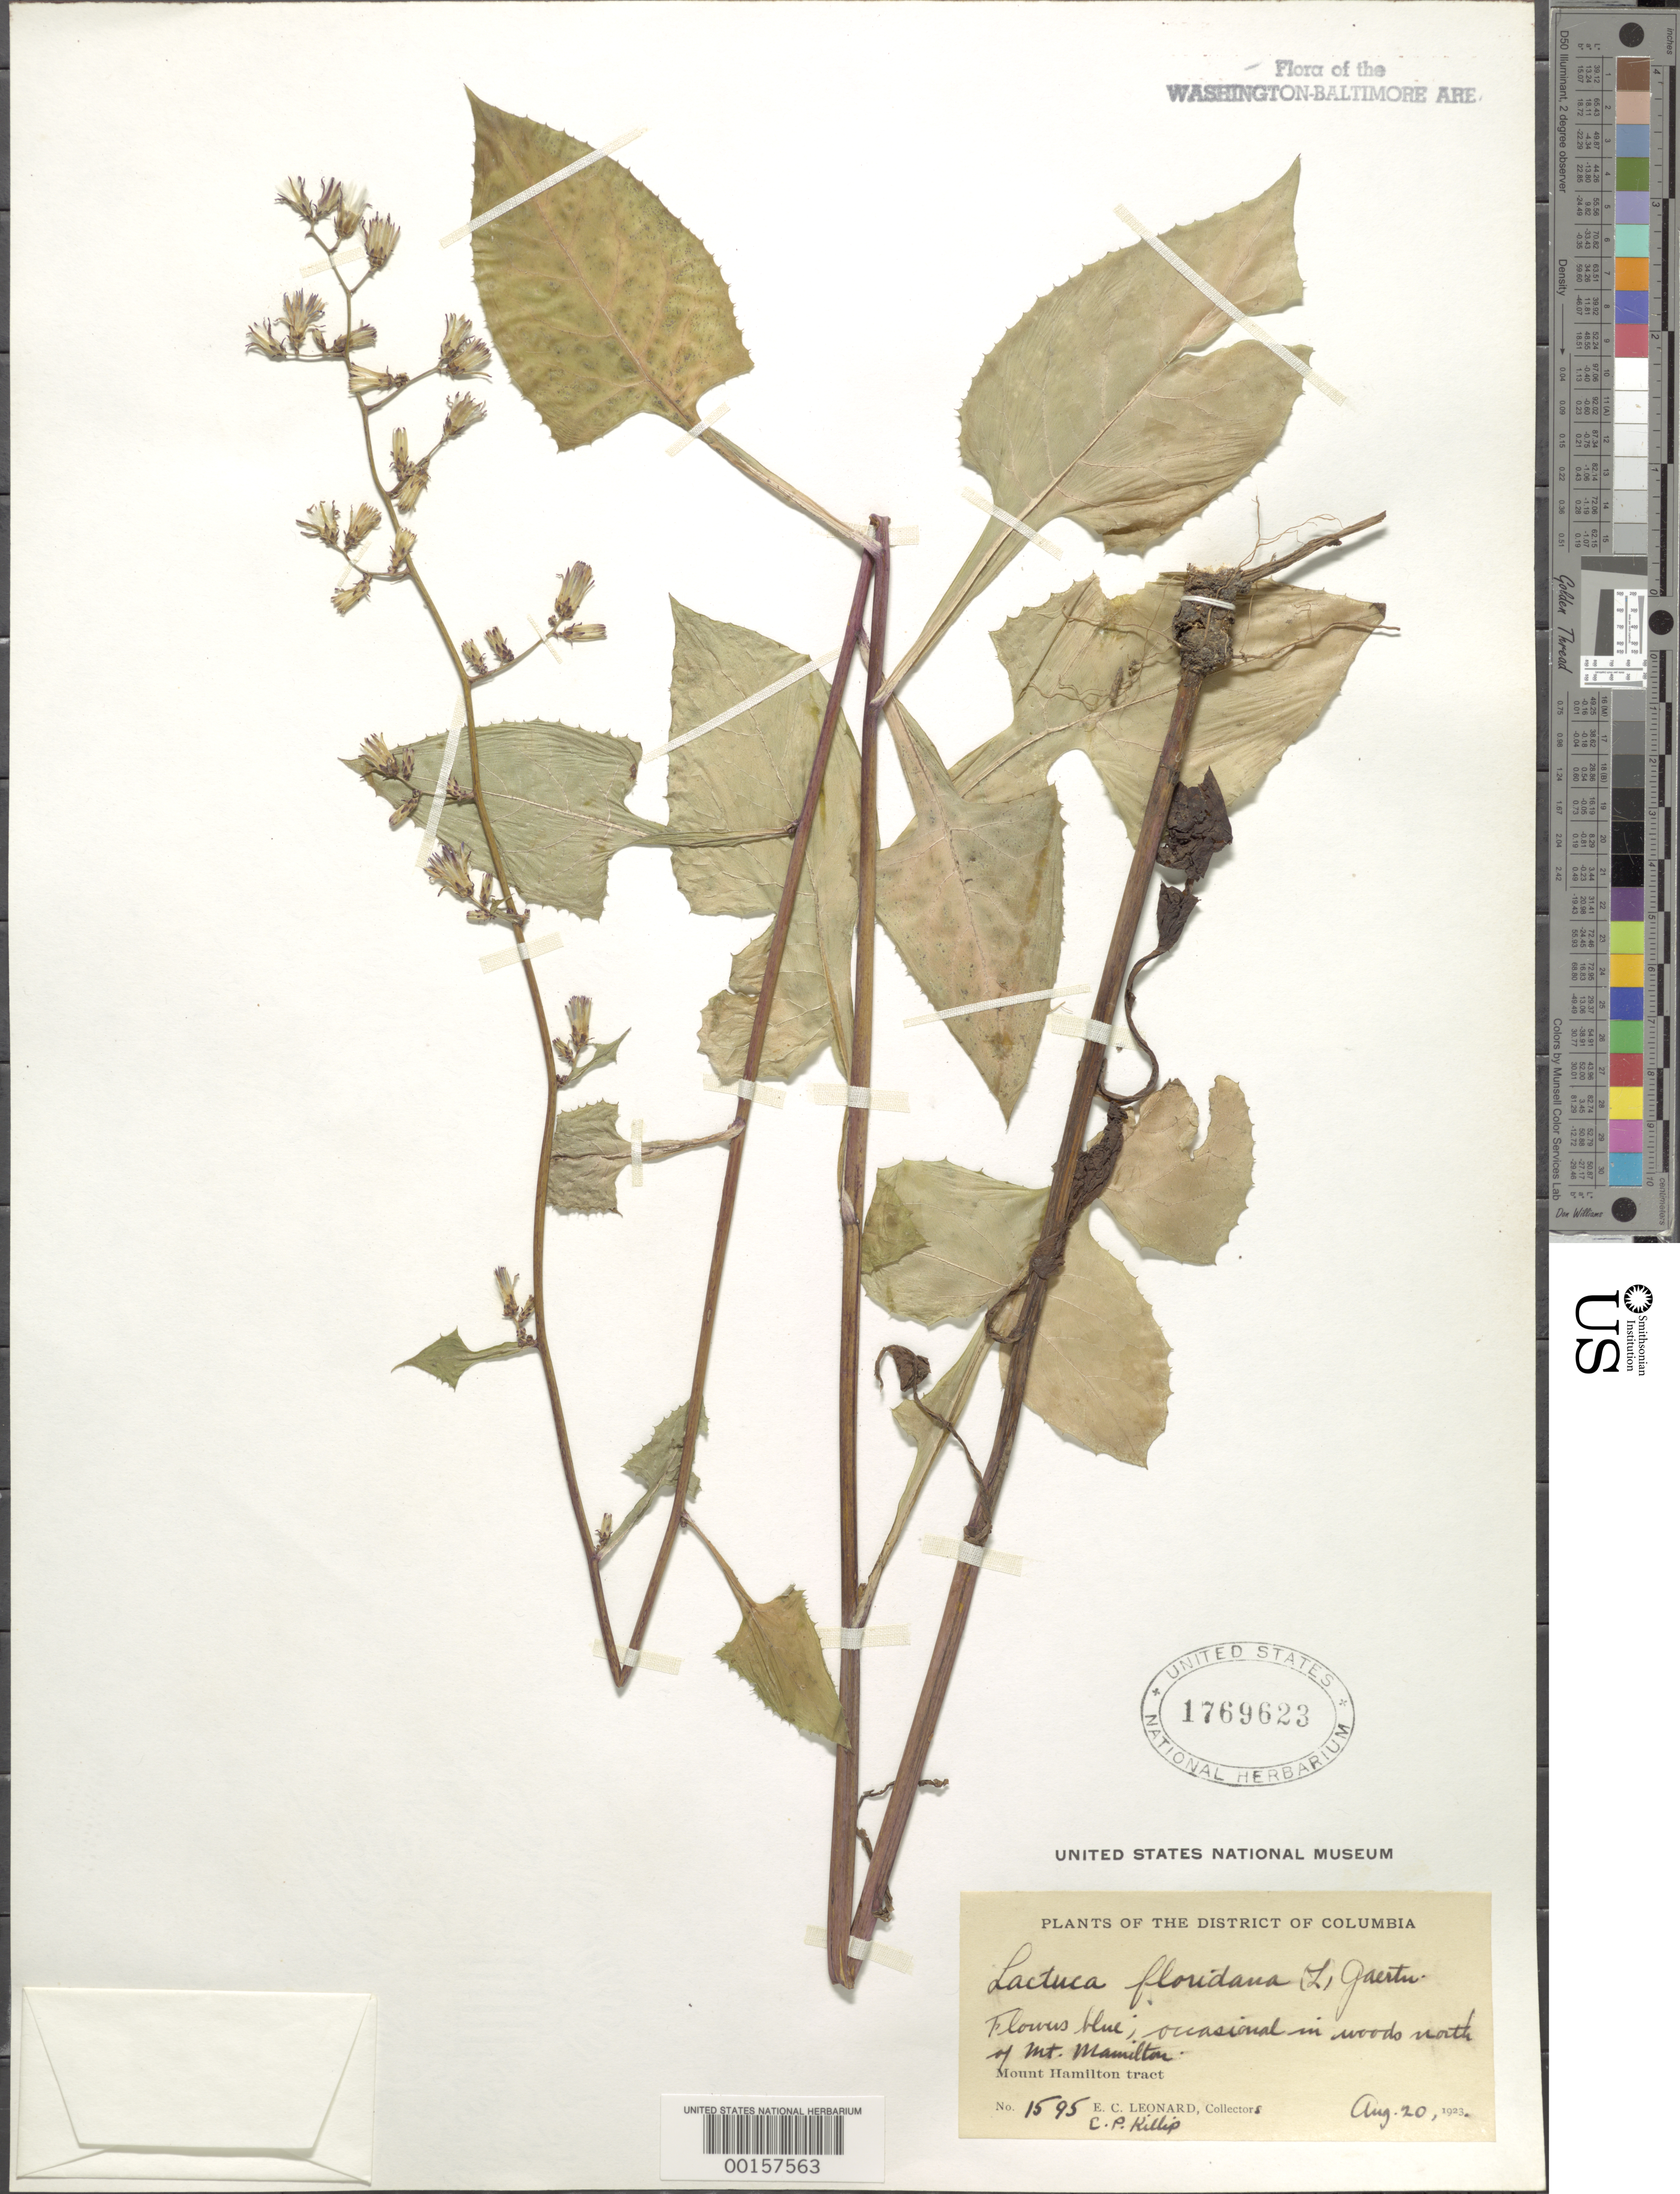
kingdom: Plantae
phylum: Tracheophyta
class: Magnoliopsida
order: Asterales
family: Asteraceae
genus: Lactuca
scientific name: Lactuca floridana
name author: (L.) Gaertn.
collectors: E. C. Leonard & E. P. Killip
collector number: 1595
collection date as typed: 20 Aug 1923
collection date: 1923-08-20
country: United States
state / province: District of Columbia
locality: North of Mount Hamilton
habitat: Woods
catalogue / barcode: US 1769623